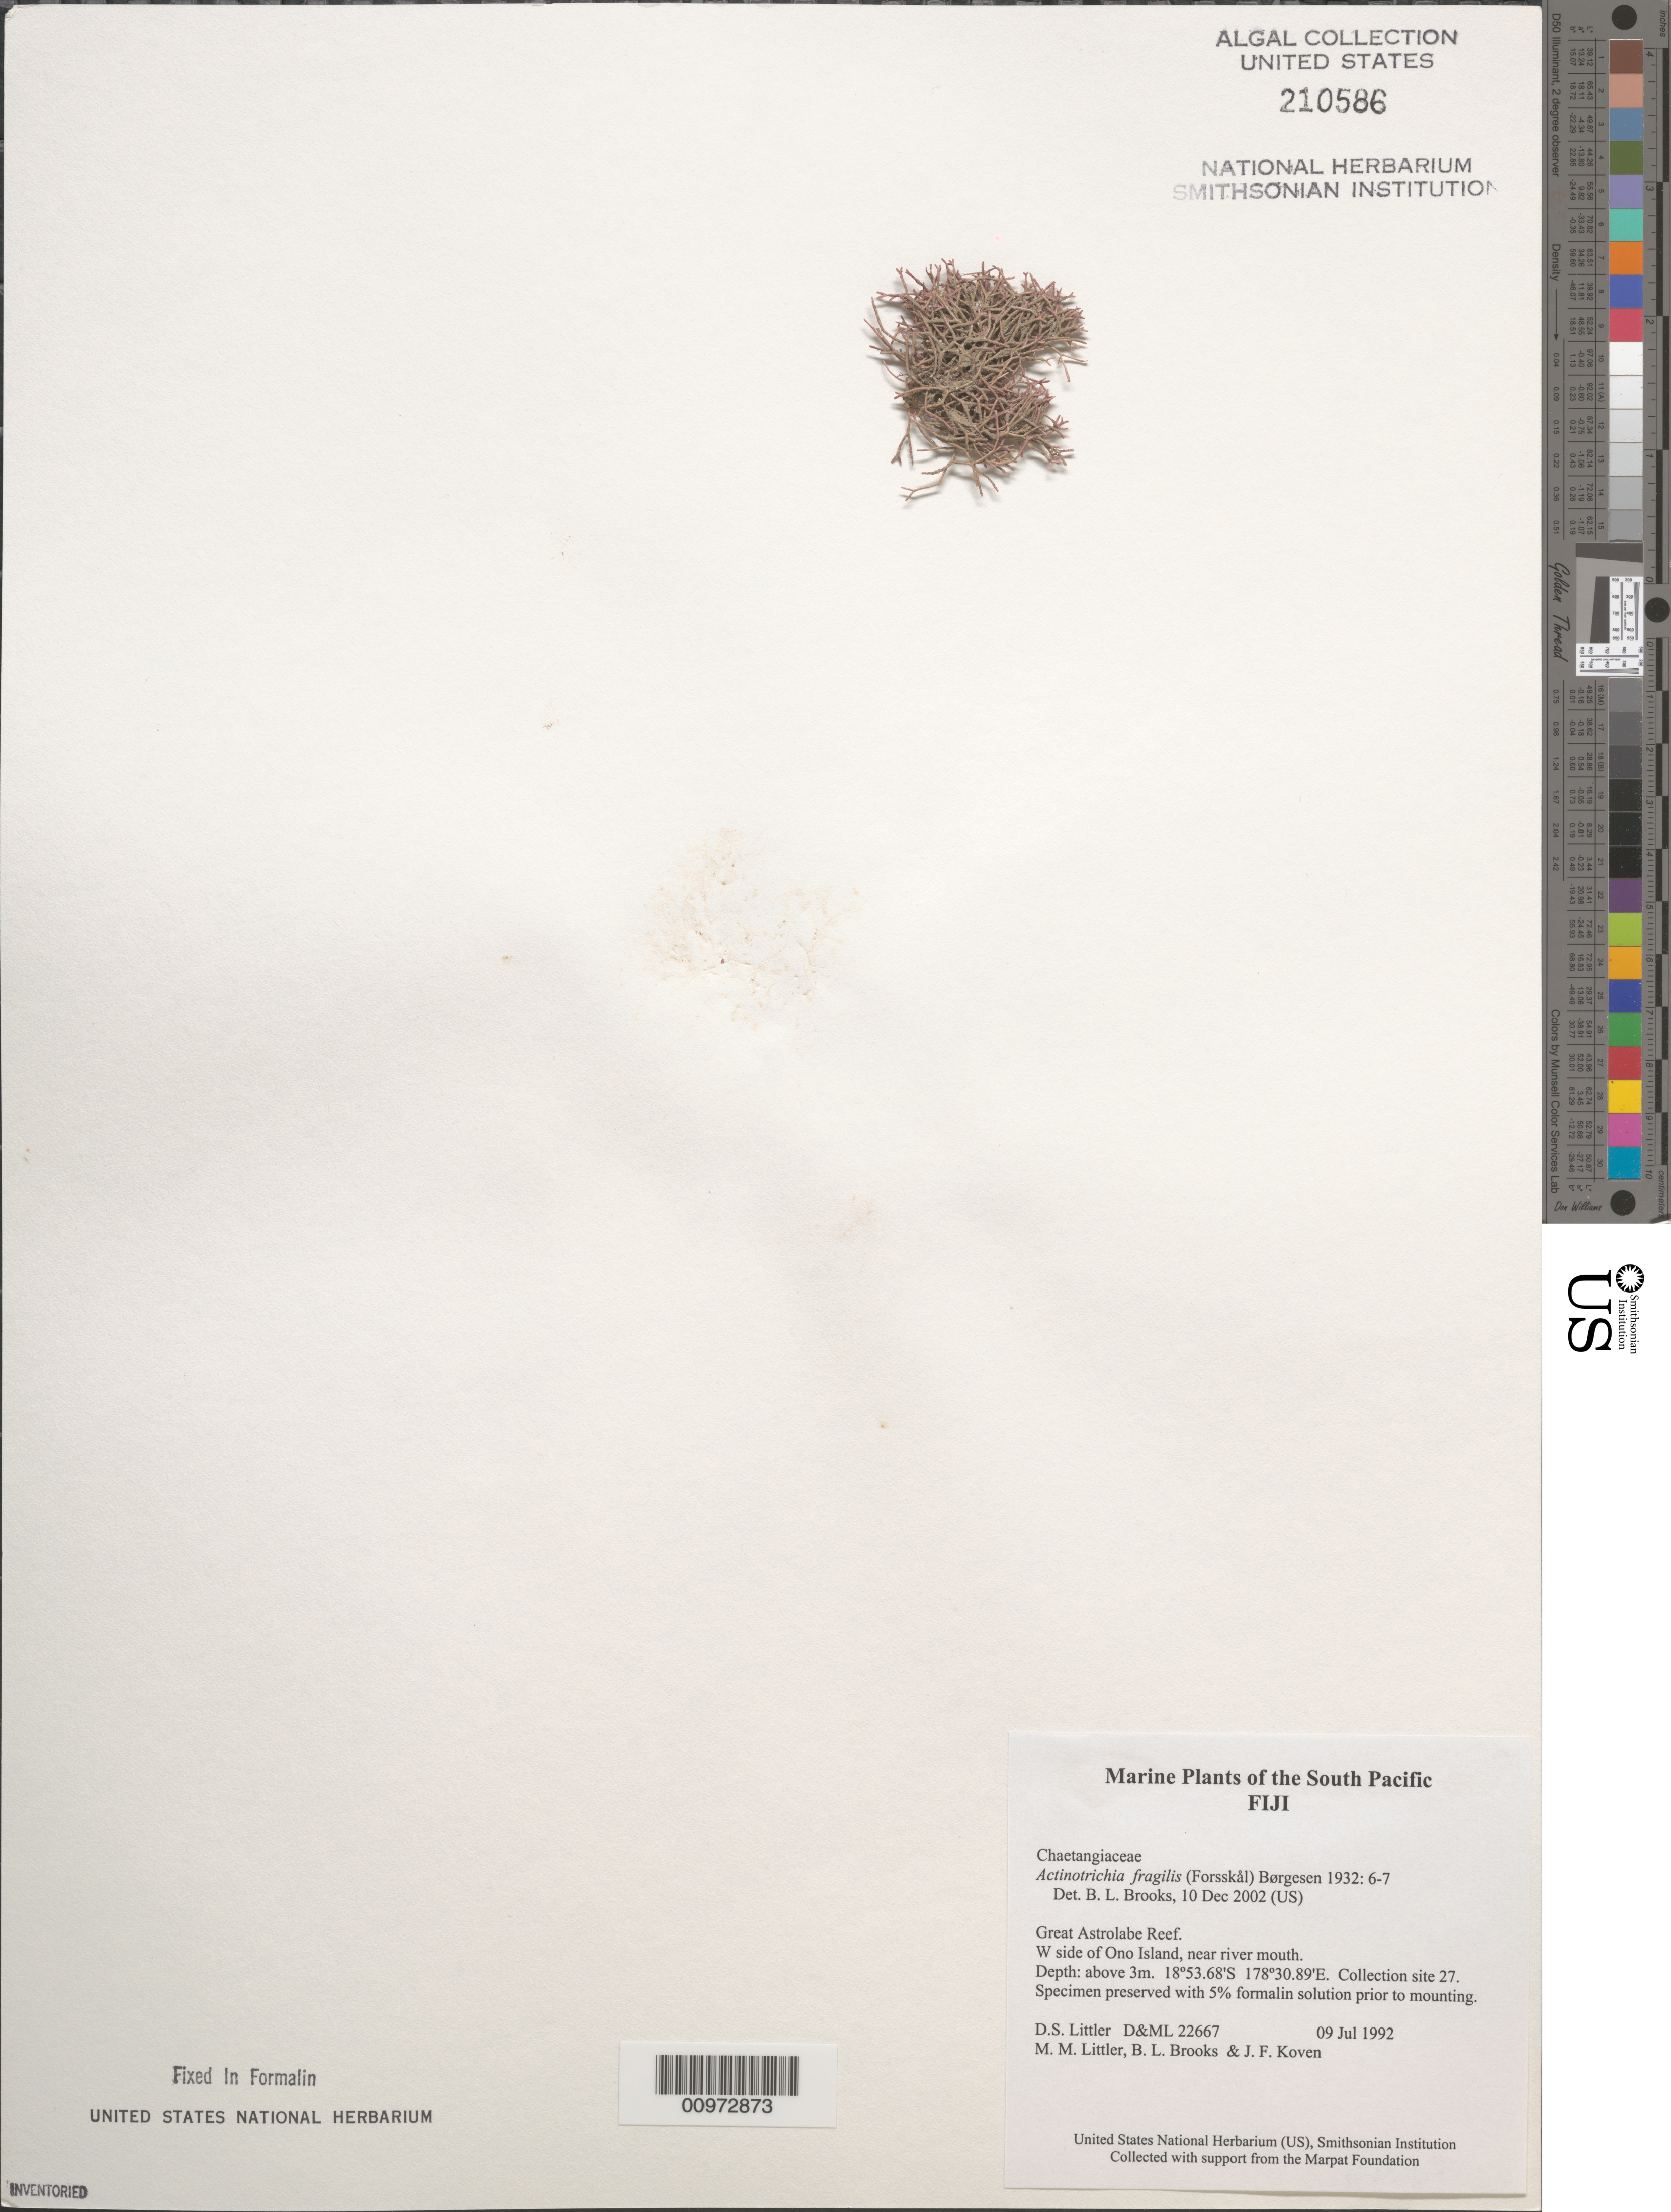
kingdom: Plantae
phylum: Rhodophyta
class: Florideophyceae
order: Nemaliales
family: Galaxauraceae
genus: Actinotrichia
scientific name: Actinotrichia fragilis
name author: (Forssk.) Børgesen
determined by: Brooks, B. L., (BOT), Smithsonian Institution - National Museum of Natural History (UNITED STATES)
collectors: D. S. Littler, M. M. Littler, B. Brooks & J. Koven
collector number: D&ML 22667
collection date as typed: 09 Jul 1992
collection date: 1992-07-09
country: Fiji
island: Ono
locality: Great Astrolabe Reef, west side of island, near river mouth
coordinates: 18 53.68'S, 178 30.89'E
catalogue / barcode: US 210586